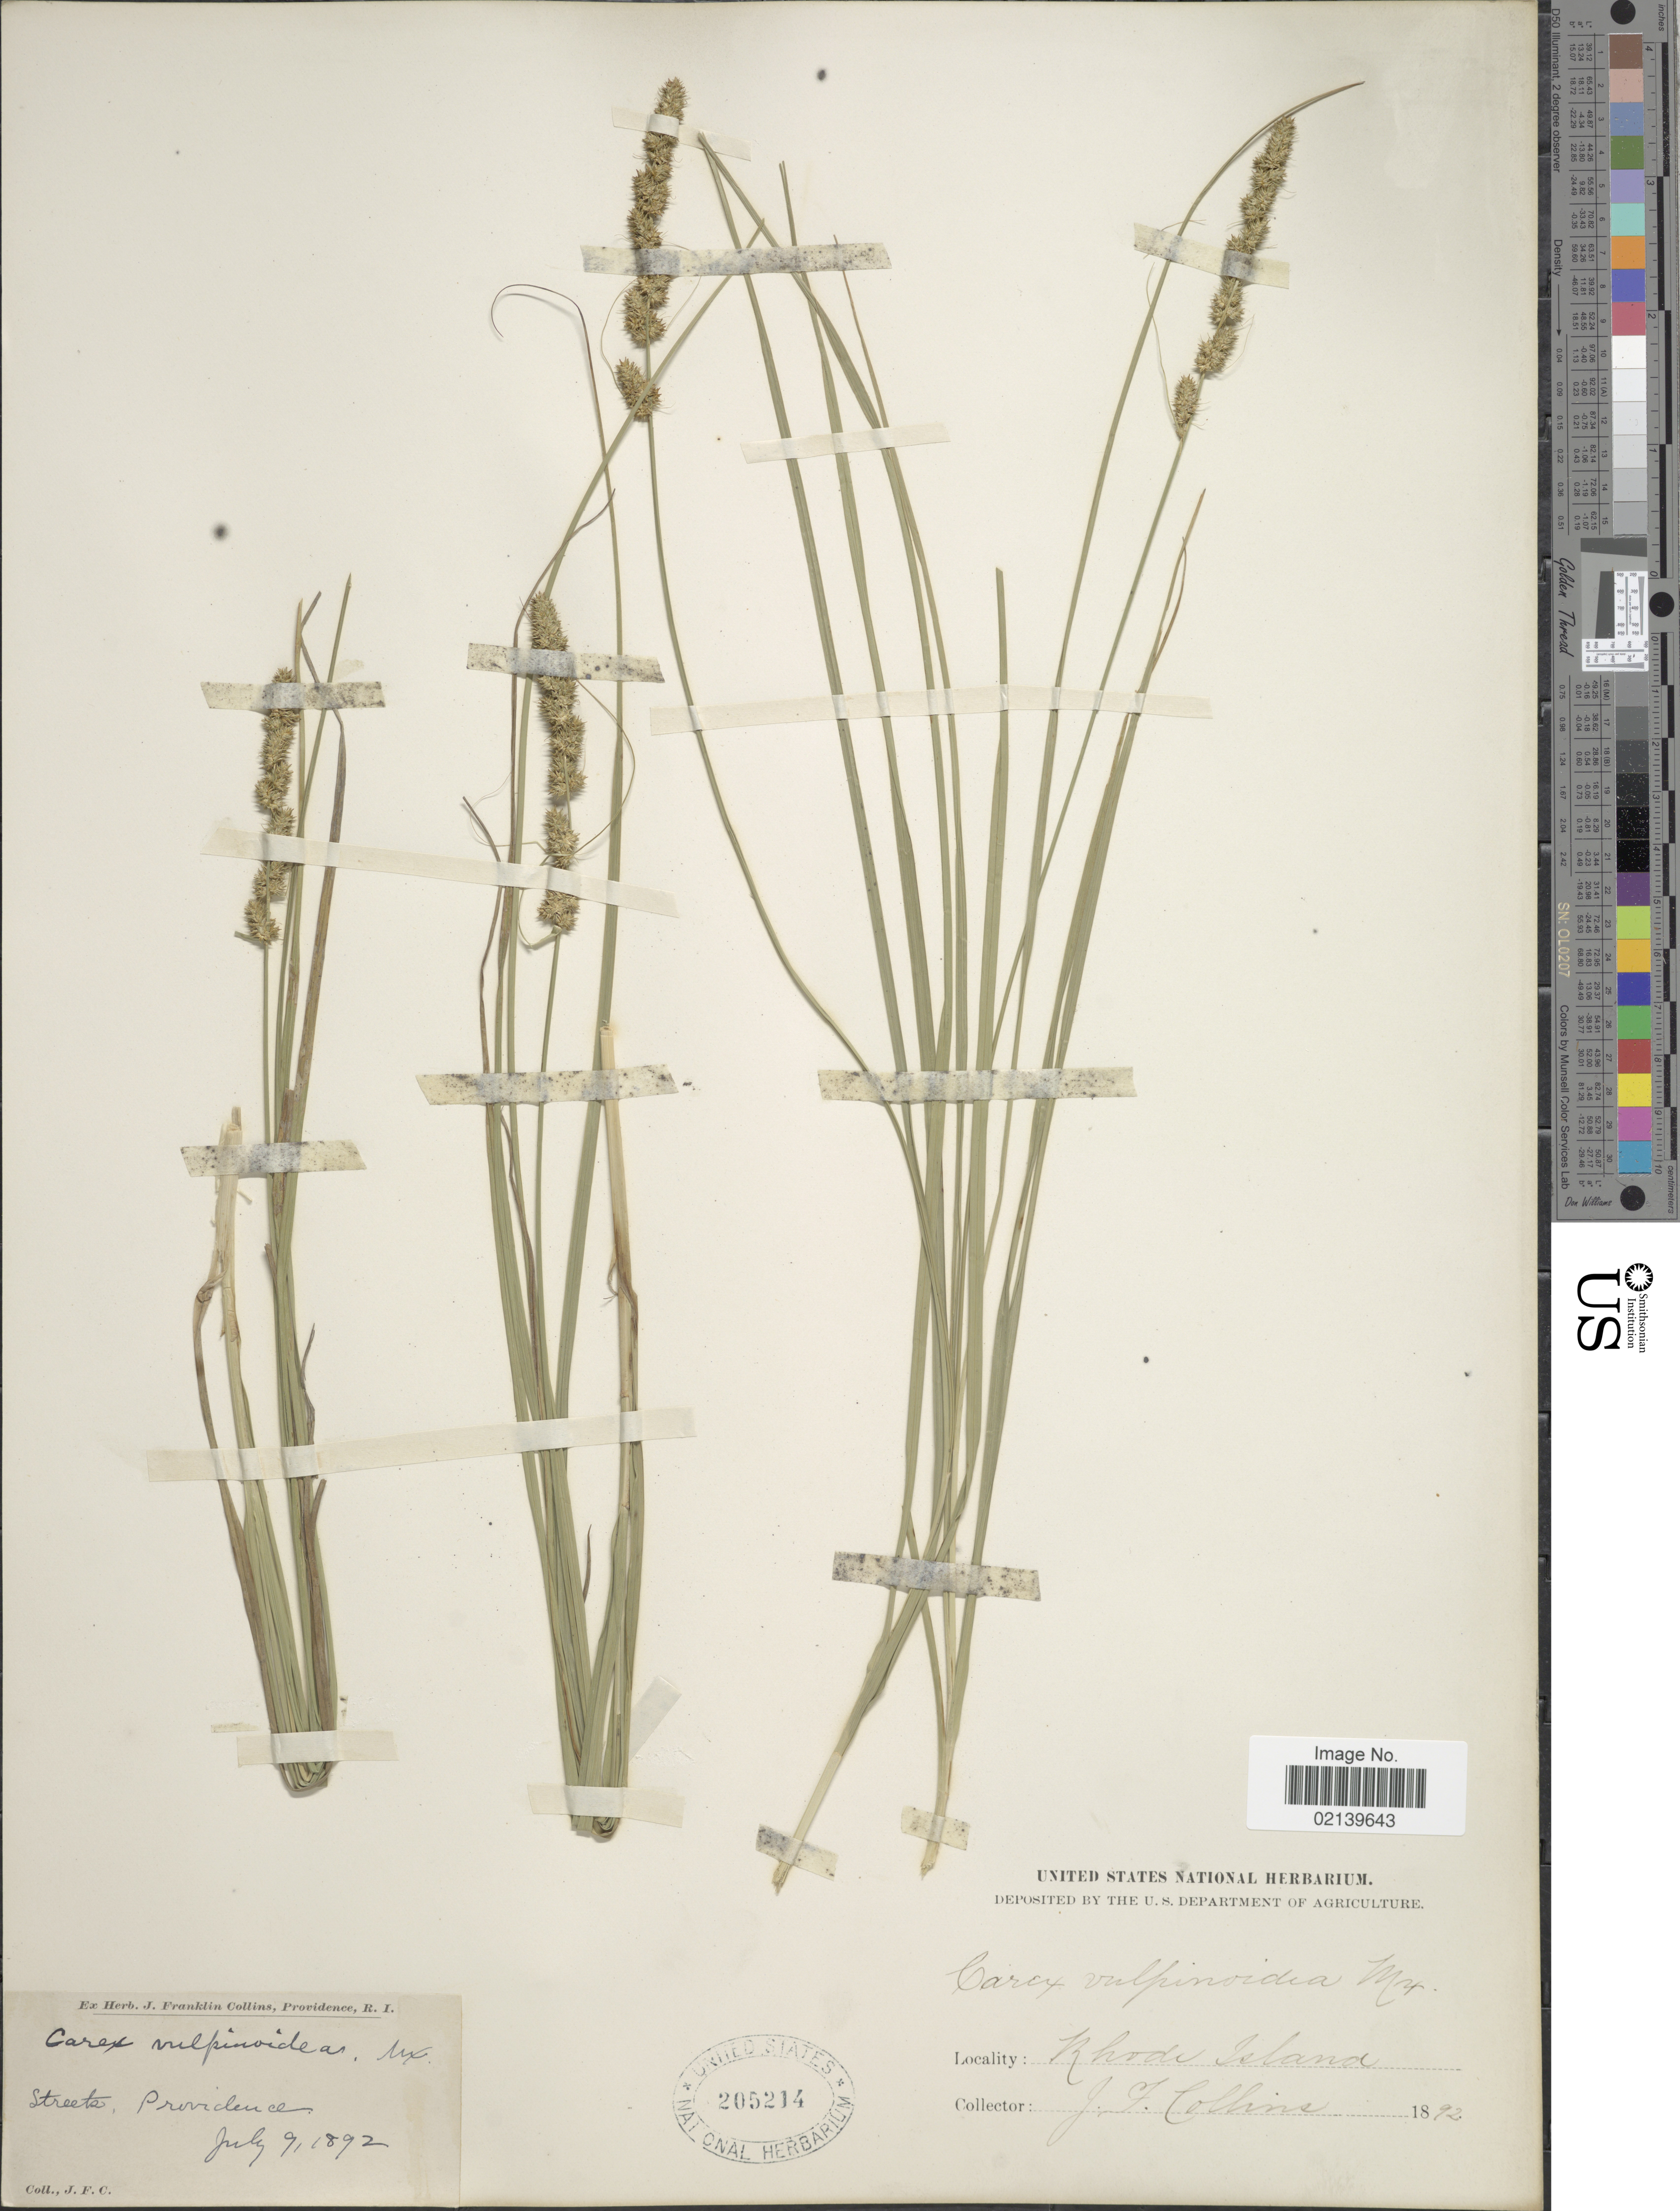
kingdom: Plantae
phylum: Tracheophyta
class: Liliopsida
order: Poales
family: Cyperaceae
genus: Carex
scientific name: Carex vulpinoidea Michx.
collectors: J. Collins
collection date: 1892-07-09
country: United States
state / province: Rhode Island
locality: Provindence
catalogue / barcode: US 205214